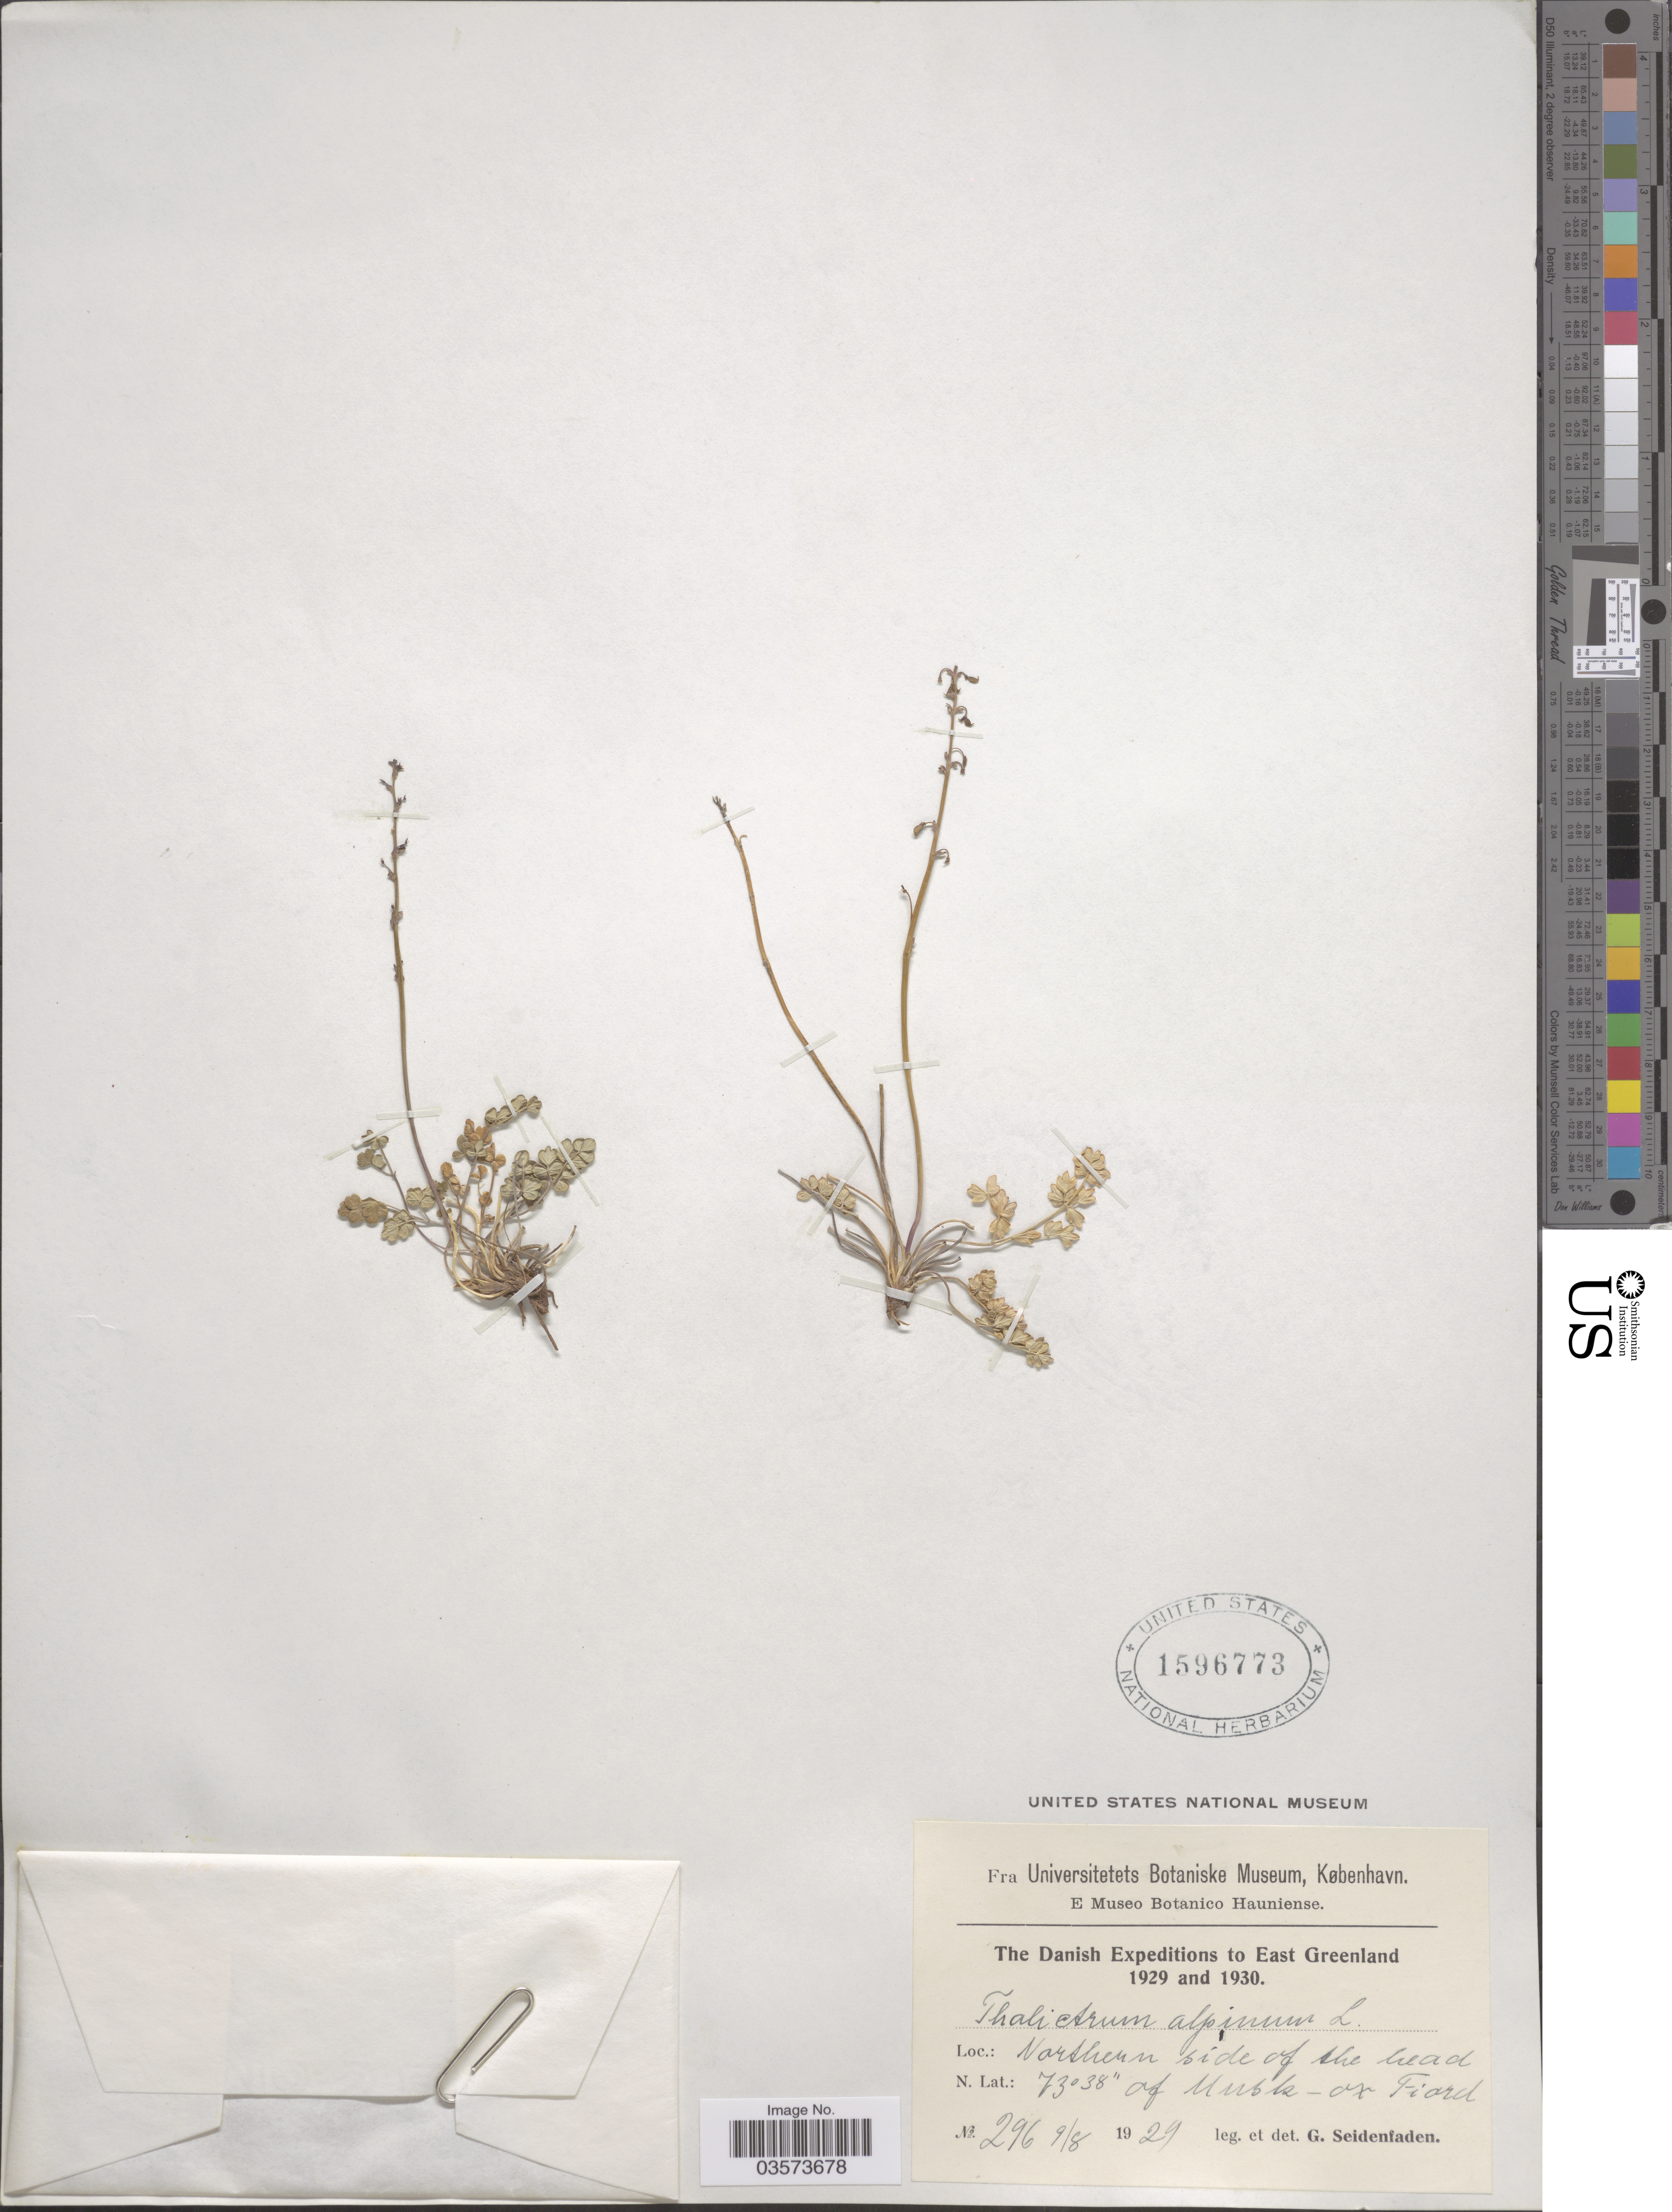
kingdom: Plantae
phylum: Tracheophyta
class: Magnoliopsida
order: Ranunculales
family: Ranunculaceae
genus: Thalictrum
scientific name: Thalictrum alpinum var. typicum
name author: B. Boivin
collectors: G. Seidenfaden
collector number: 296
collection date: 1929-08-09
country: Greenland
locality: East Greenland. Northern side of the head of Musk-ox Fiord.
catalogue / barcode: US 1596773